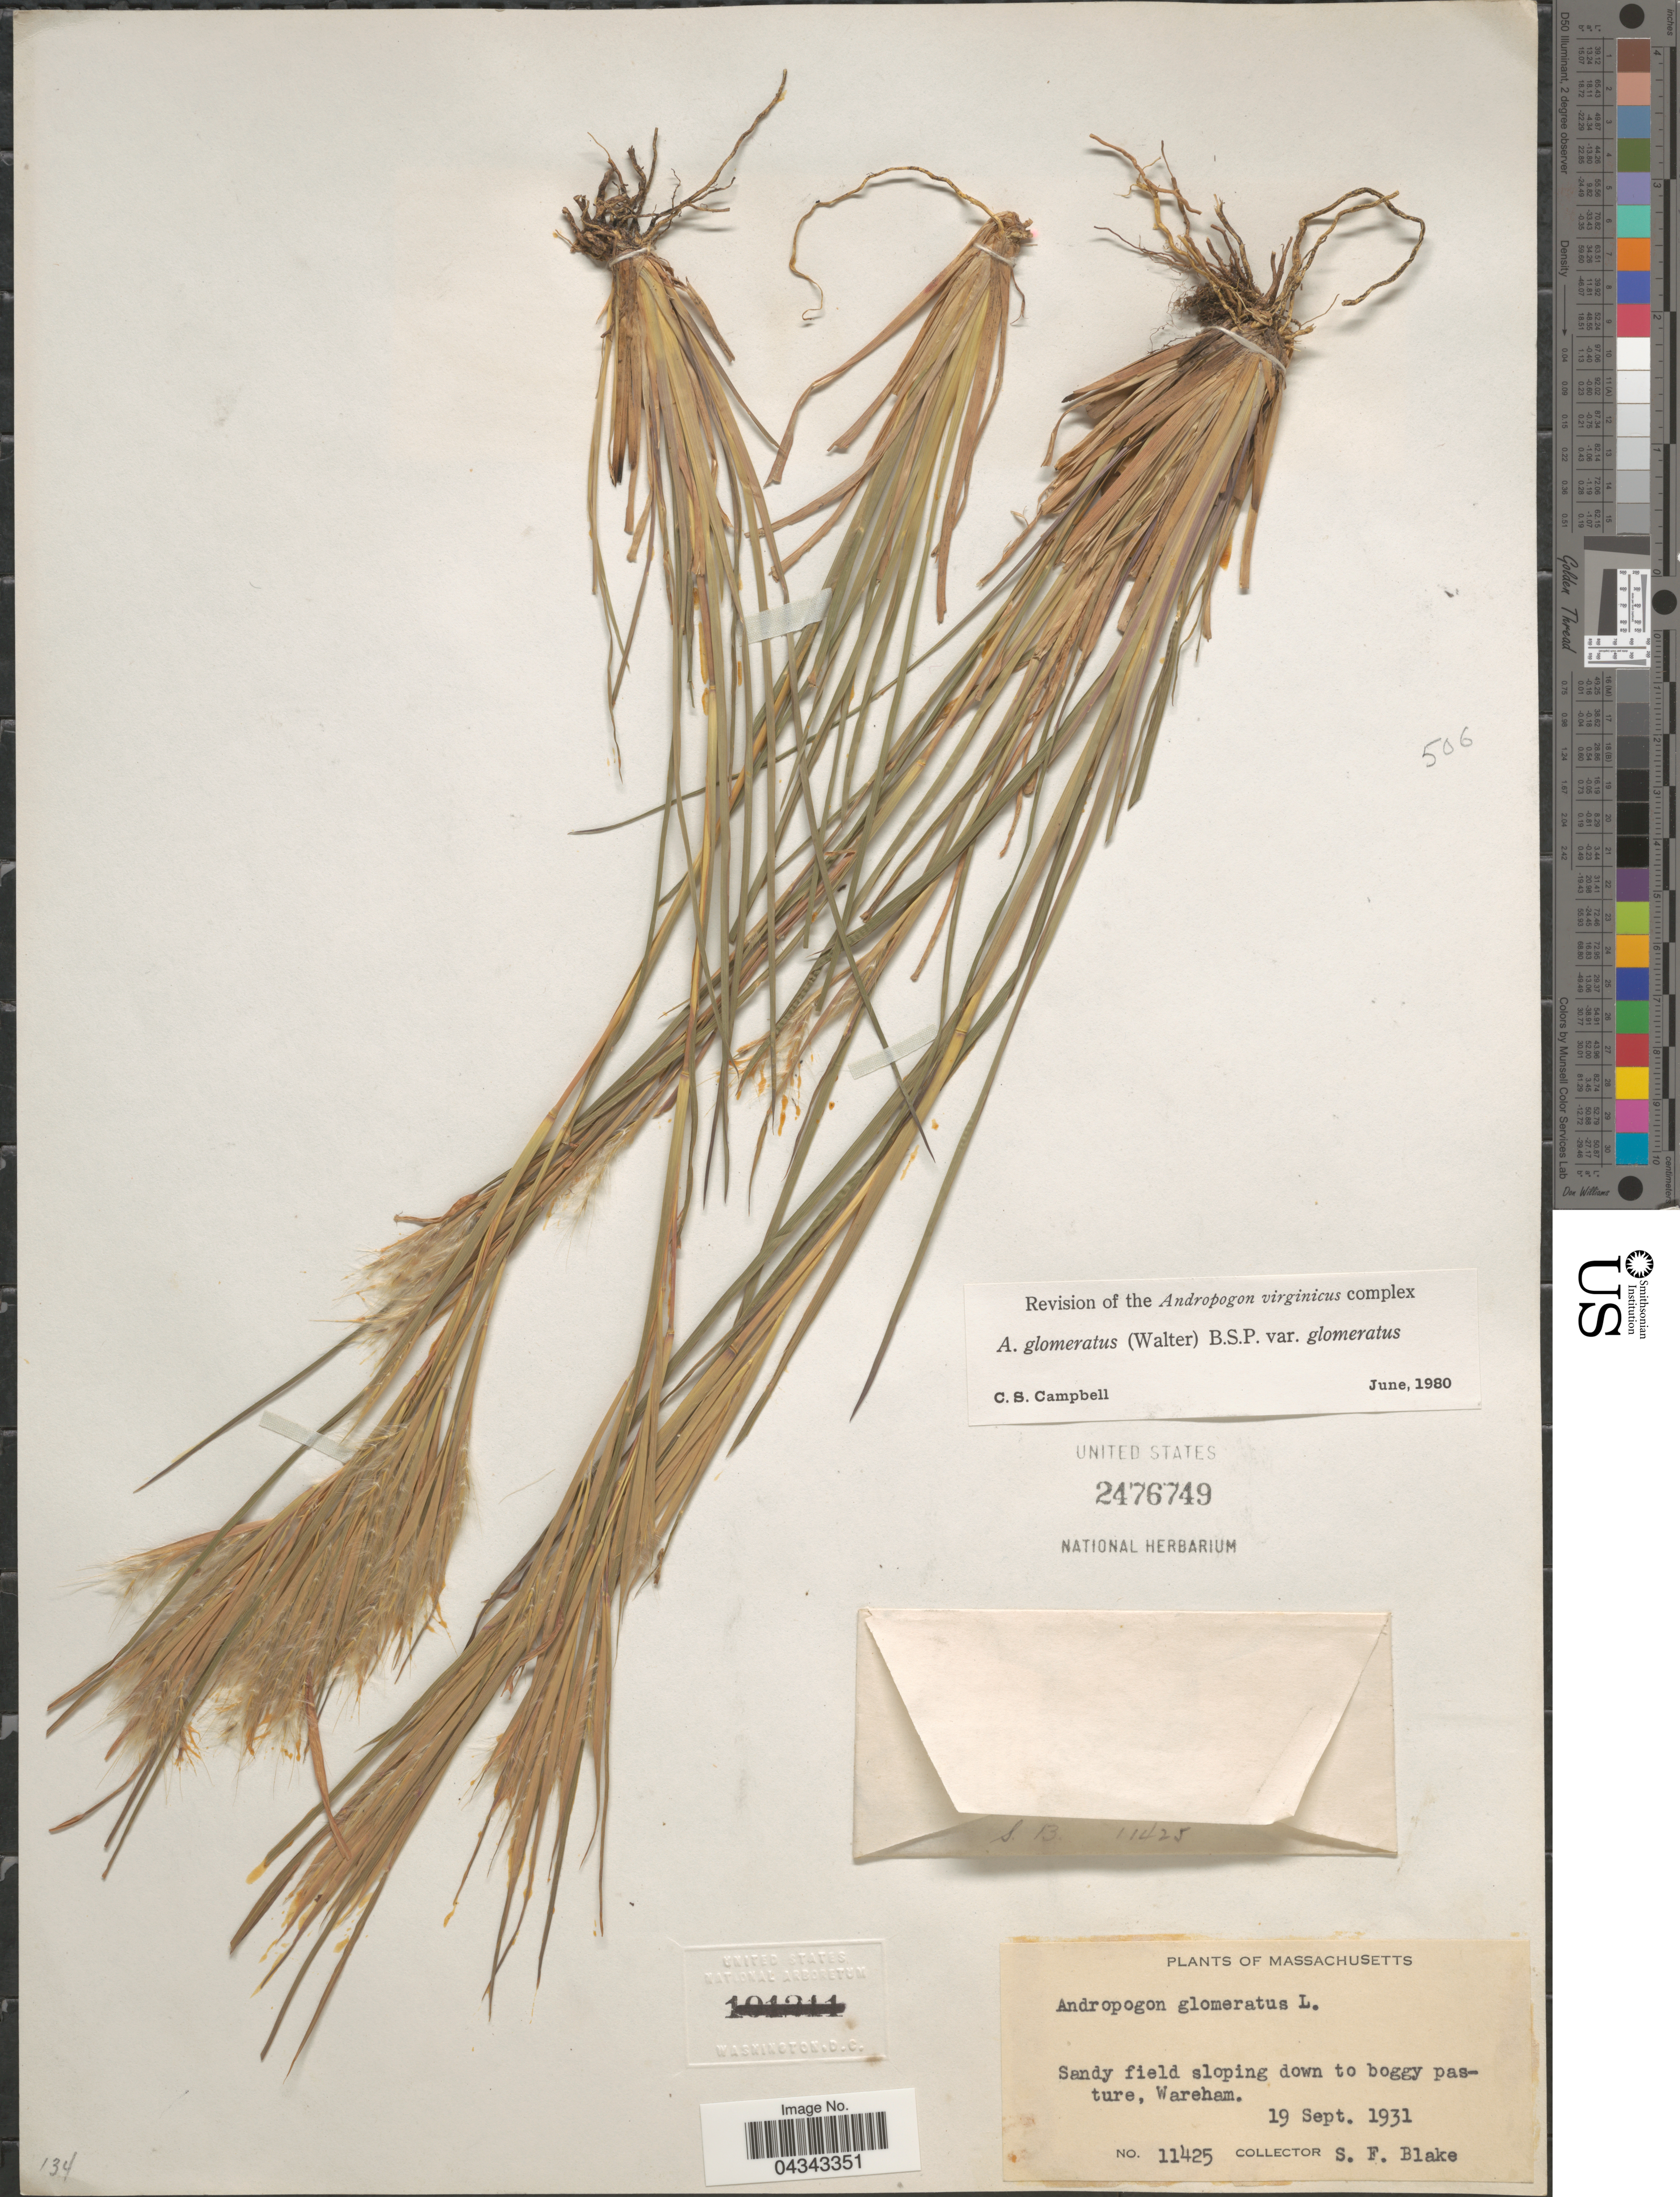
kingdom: Plantae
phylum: Tracheophyta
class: Liliopsida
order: Poales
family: Poaceae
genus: Andropogon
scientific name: Andropogon glomeratus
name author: (Walter) Britton, Stearns & Poggenb.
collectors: S. Blake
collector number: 11425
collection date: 1931-09-19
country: United States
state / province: Massachusetts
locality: Sandy field sloping down to boggy pasture, Wareham.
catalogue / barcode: US 2476749